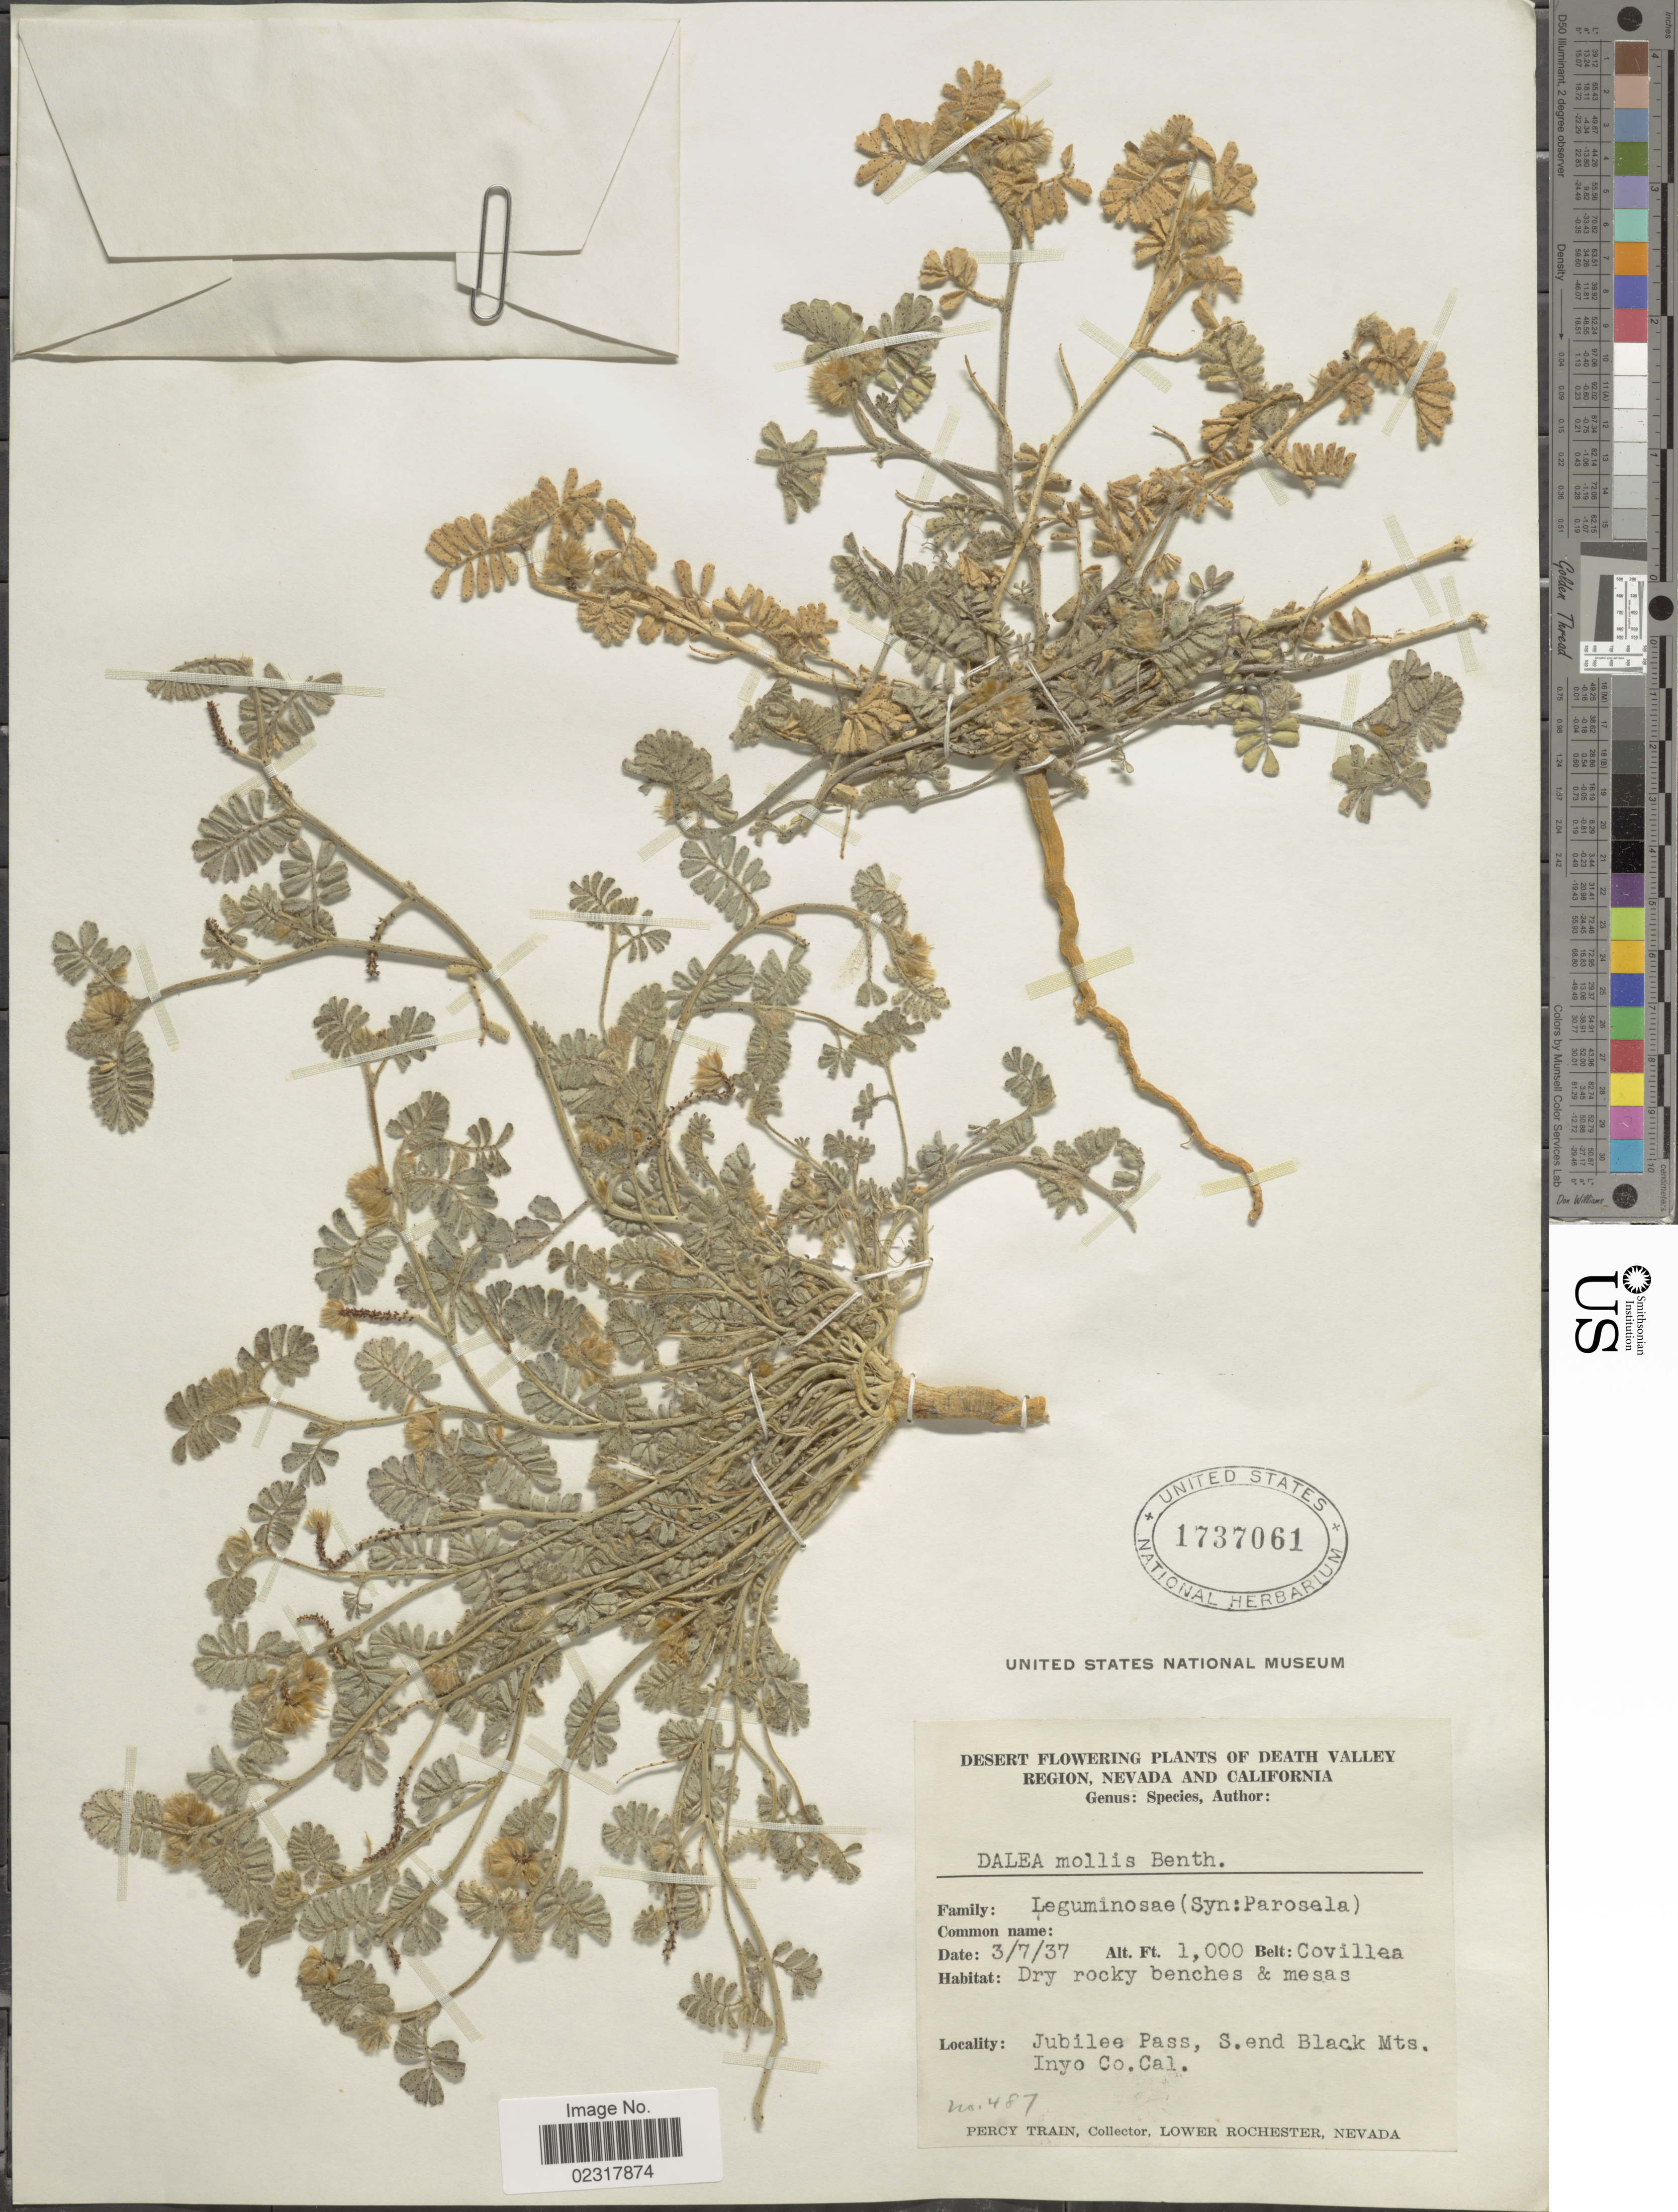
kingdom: Plantae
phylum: Tracheophyta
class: Magnoliopsida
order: Fabales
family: Fabaceae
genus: Dalea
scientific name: Dalea mollissima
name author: (Rydb.) Munz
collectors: P. Train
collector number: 487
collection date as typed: Transcribed d/m/y: 7/3/37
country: United States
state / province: California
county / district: Inyo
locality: Desert flowering plants of Death Valley Region, Nevada and California. Jubilea Pass, S. end Black Mts. Inyo Co.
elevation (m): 305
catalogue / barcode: US 1737061